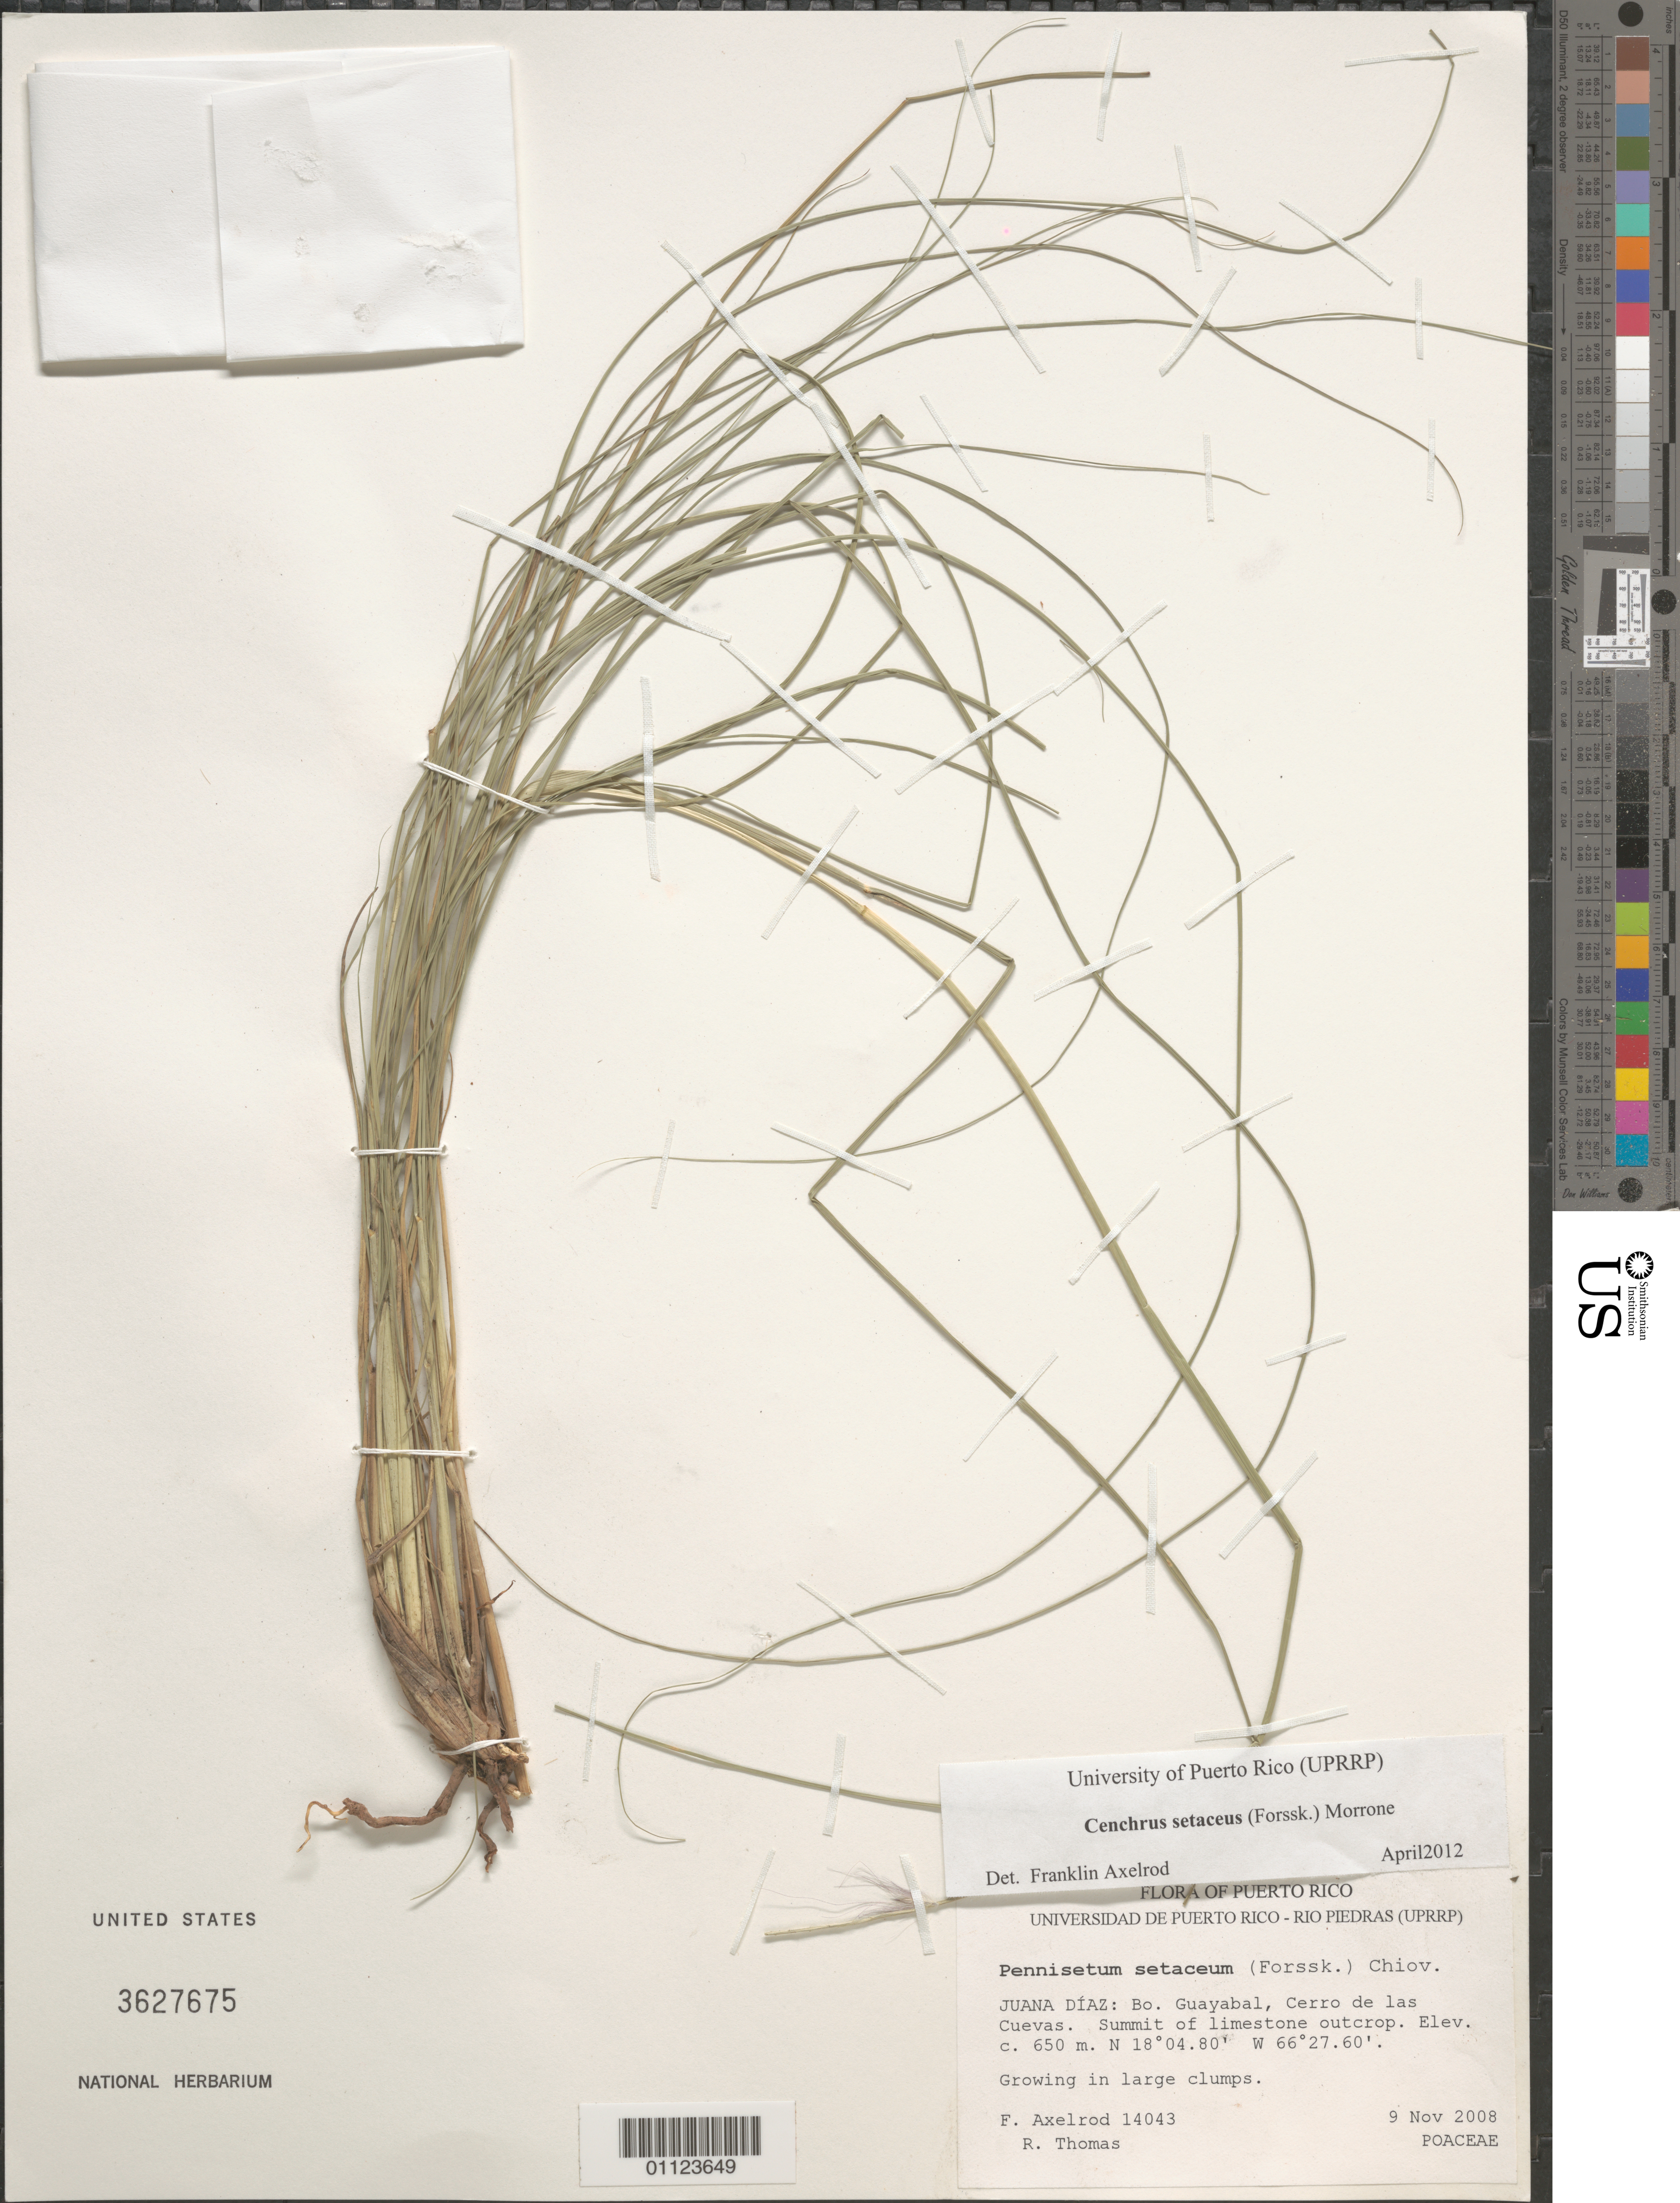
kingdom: Plantae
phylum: Tracheophyta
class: Liliopsida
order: Poales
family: Poaceae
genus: Cenchrus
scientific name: Cenchrus setaceus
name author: (Forssk.) Morrone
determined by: Axelrod, F. S.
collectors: F. S. Axelrod & R. Thomas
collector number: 14043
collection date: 2008-11-09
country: Puerto Rico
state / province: Juana Díaz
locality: Bo. Guayabal, Cerro de las Cuevas.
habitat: Summit of limestone outcrop.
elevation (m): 650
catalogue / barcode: US 3627675